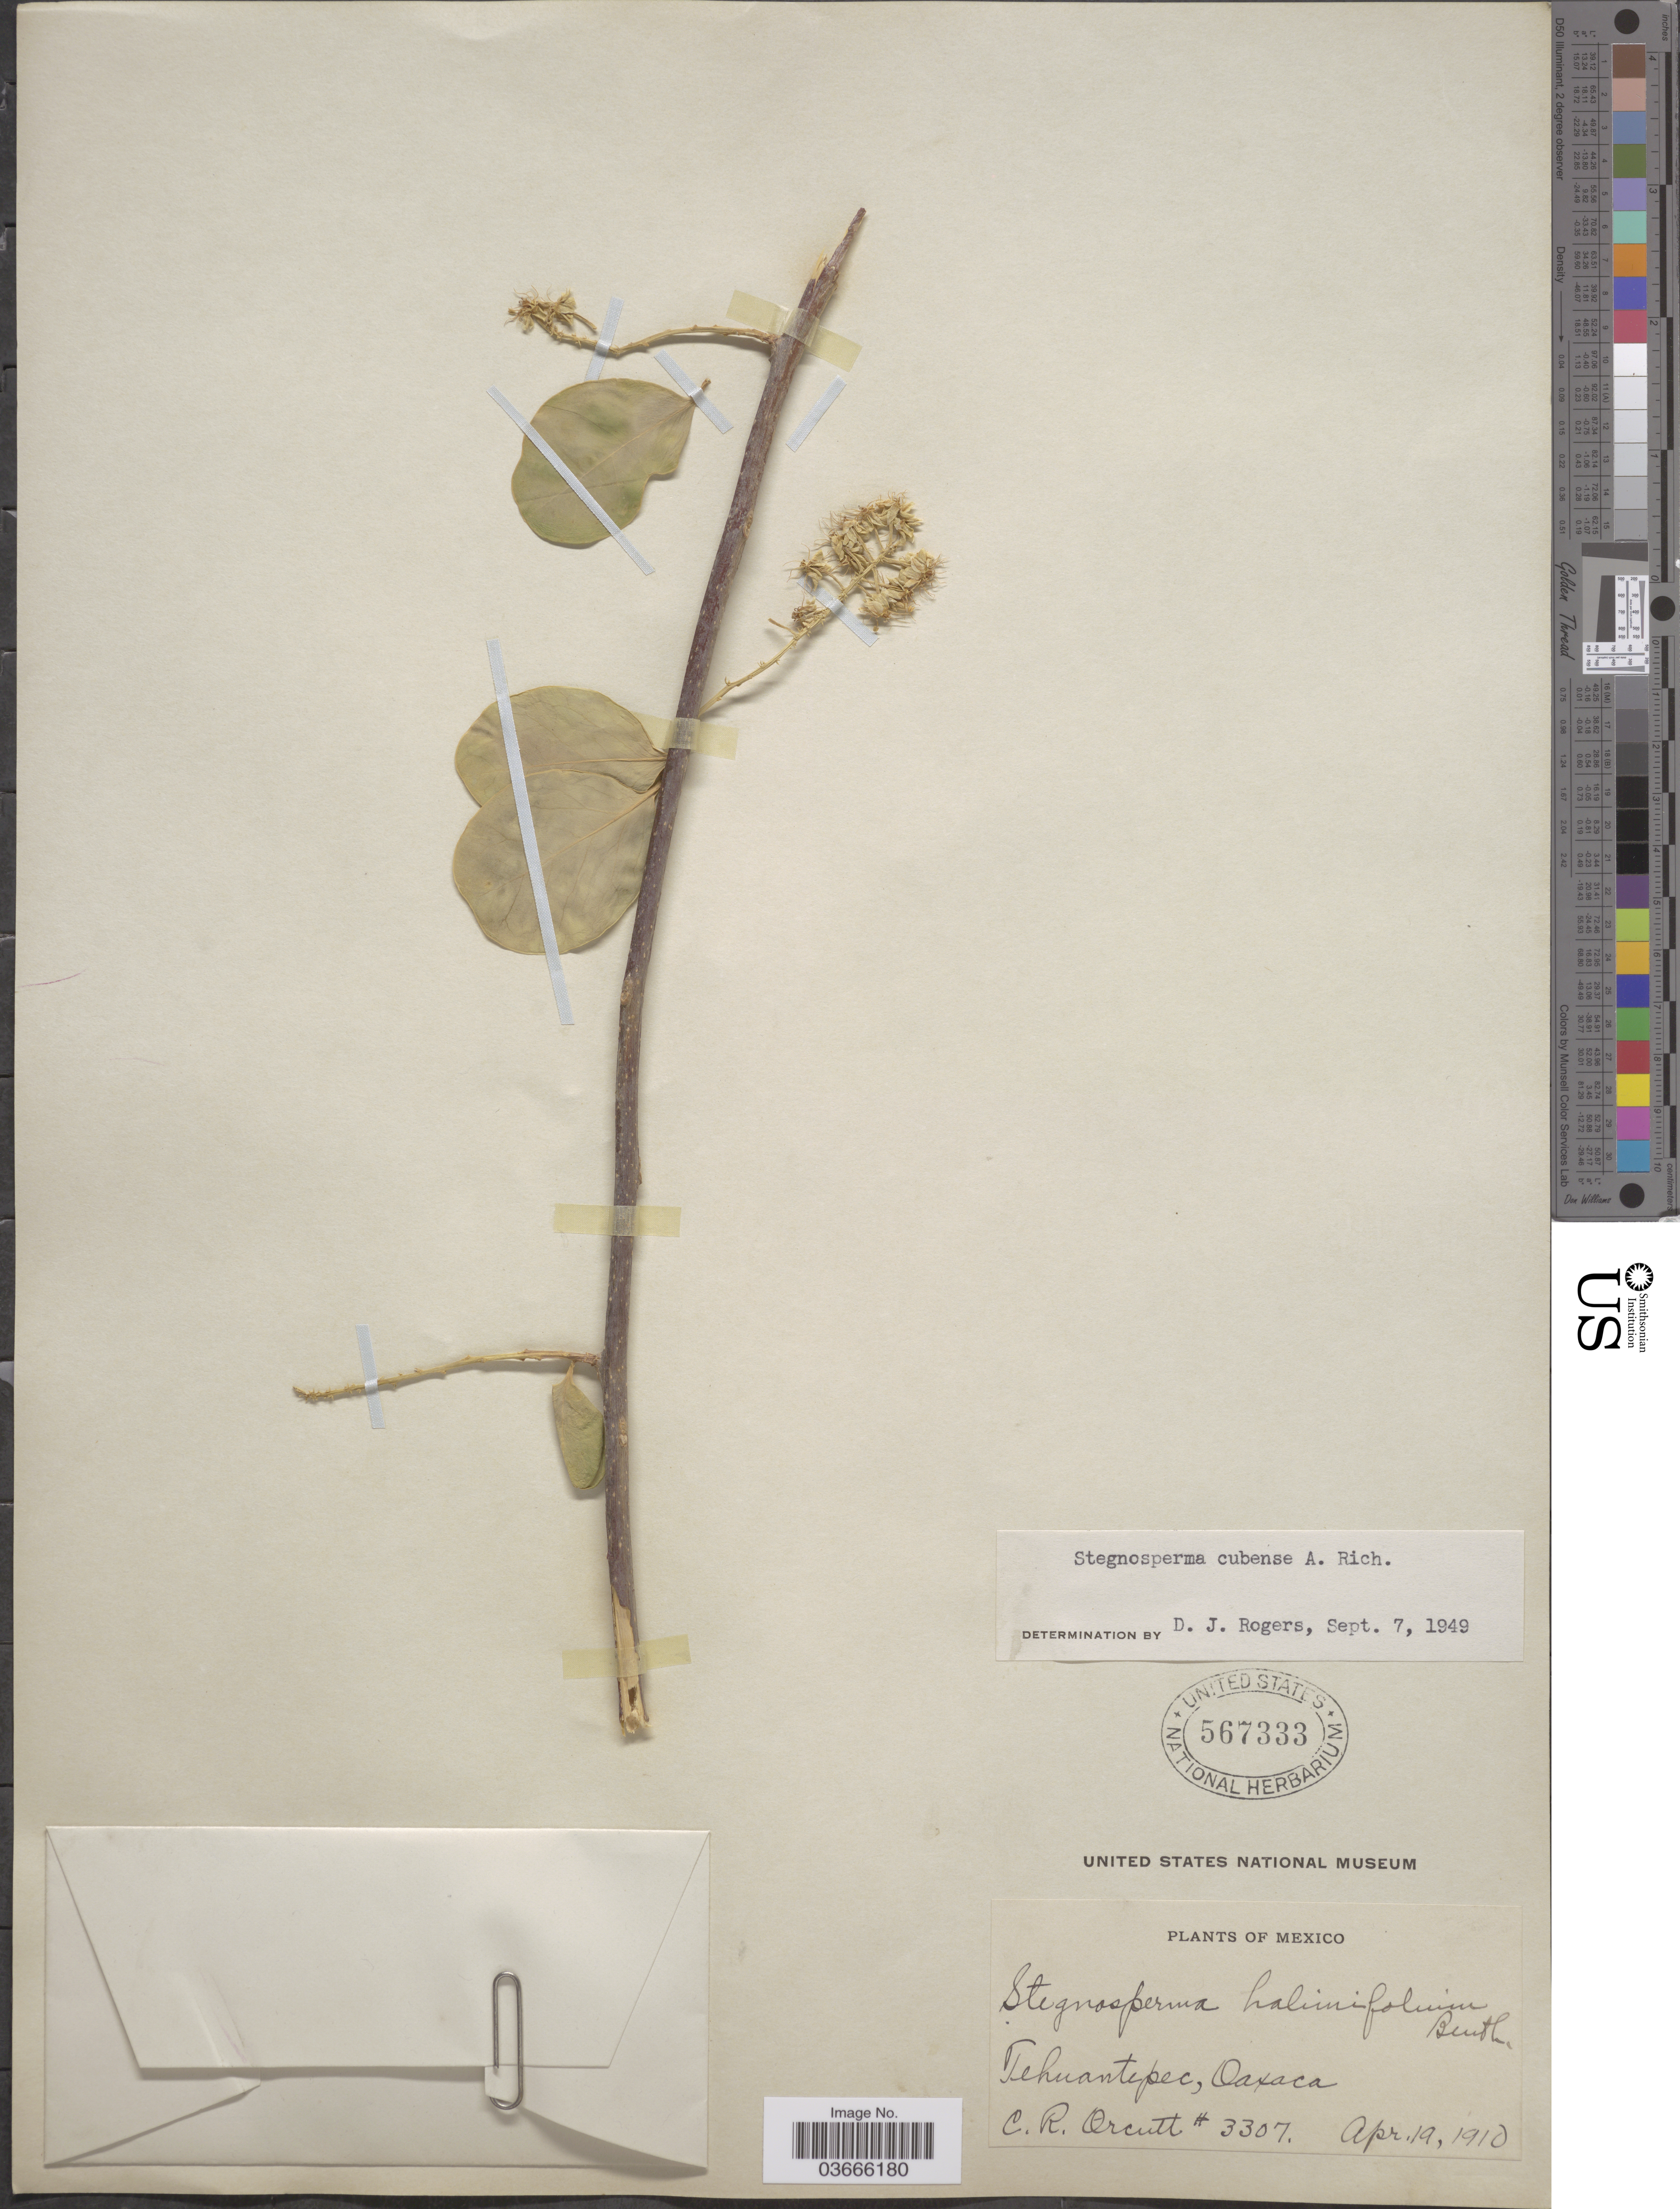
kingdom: Plantae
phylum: Tracheophyta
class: Magnoliopsida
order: Caryophyllales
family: Stegnospermataceae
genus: Stegnosperma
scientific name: Stegnosperma cubense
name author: A. Rich.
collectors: C. R. Orcutt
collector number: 3307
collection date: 1910-04-19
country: Mexico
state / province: Oaxaca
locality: Tehuantepec.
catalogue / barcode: US 567333